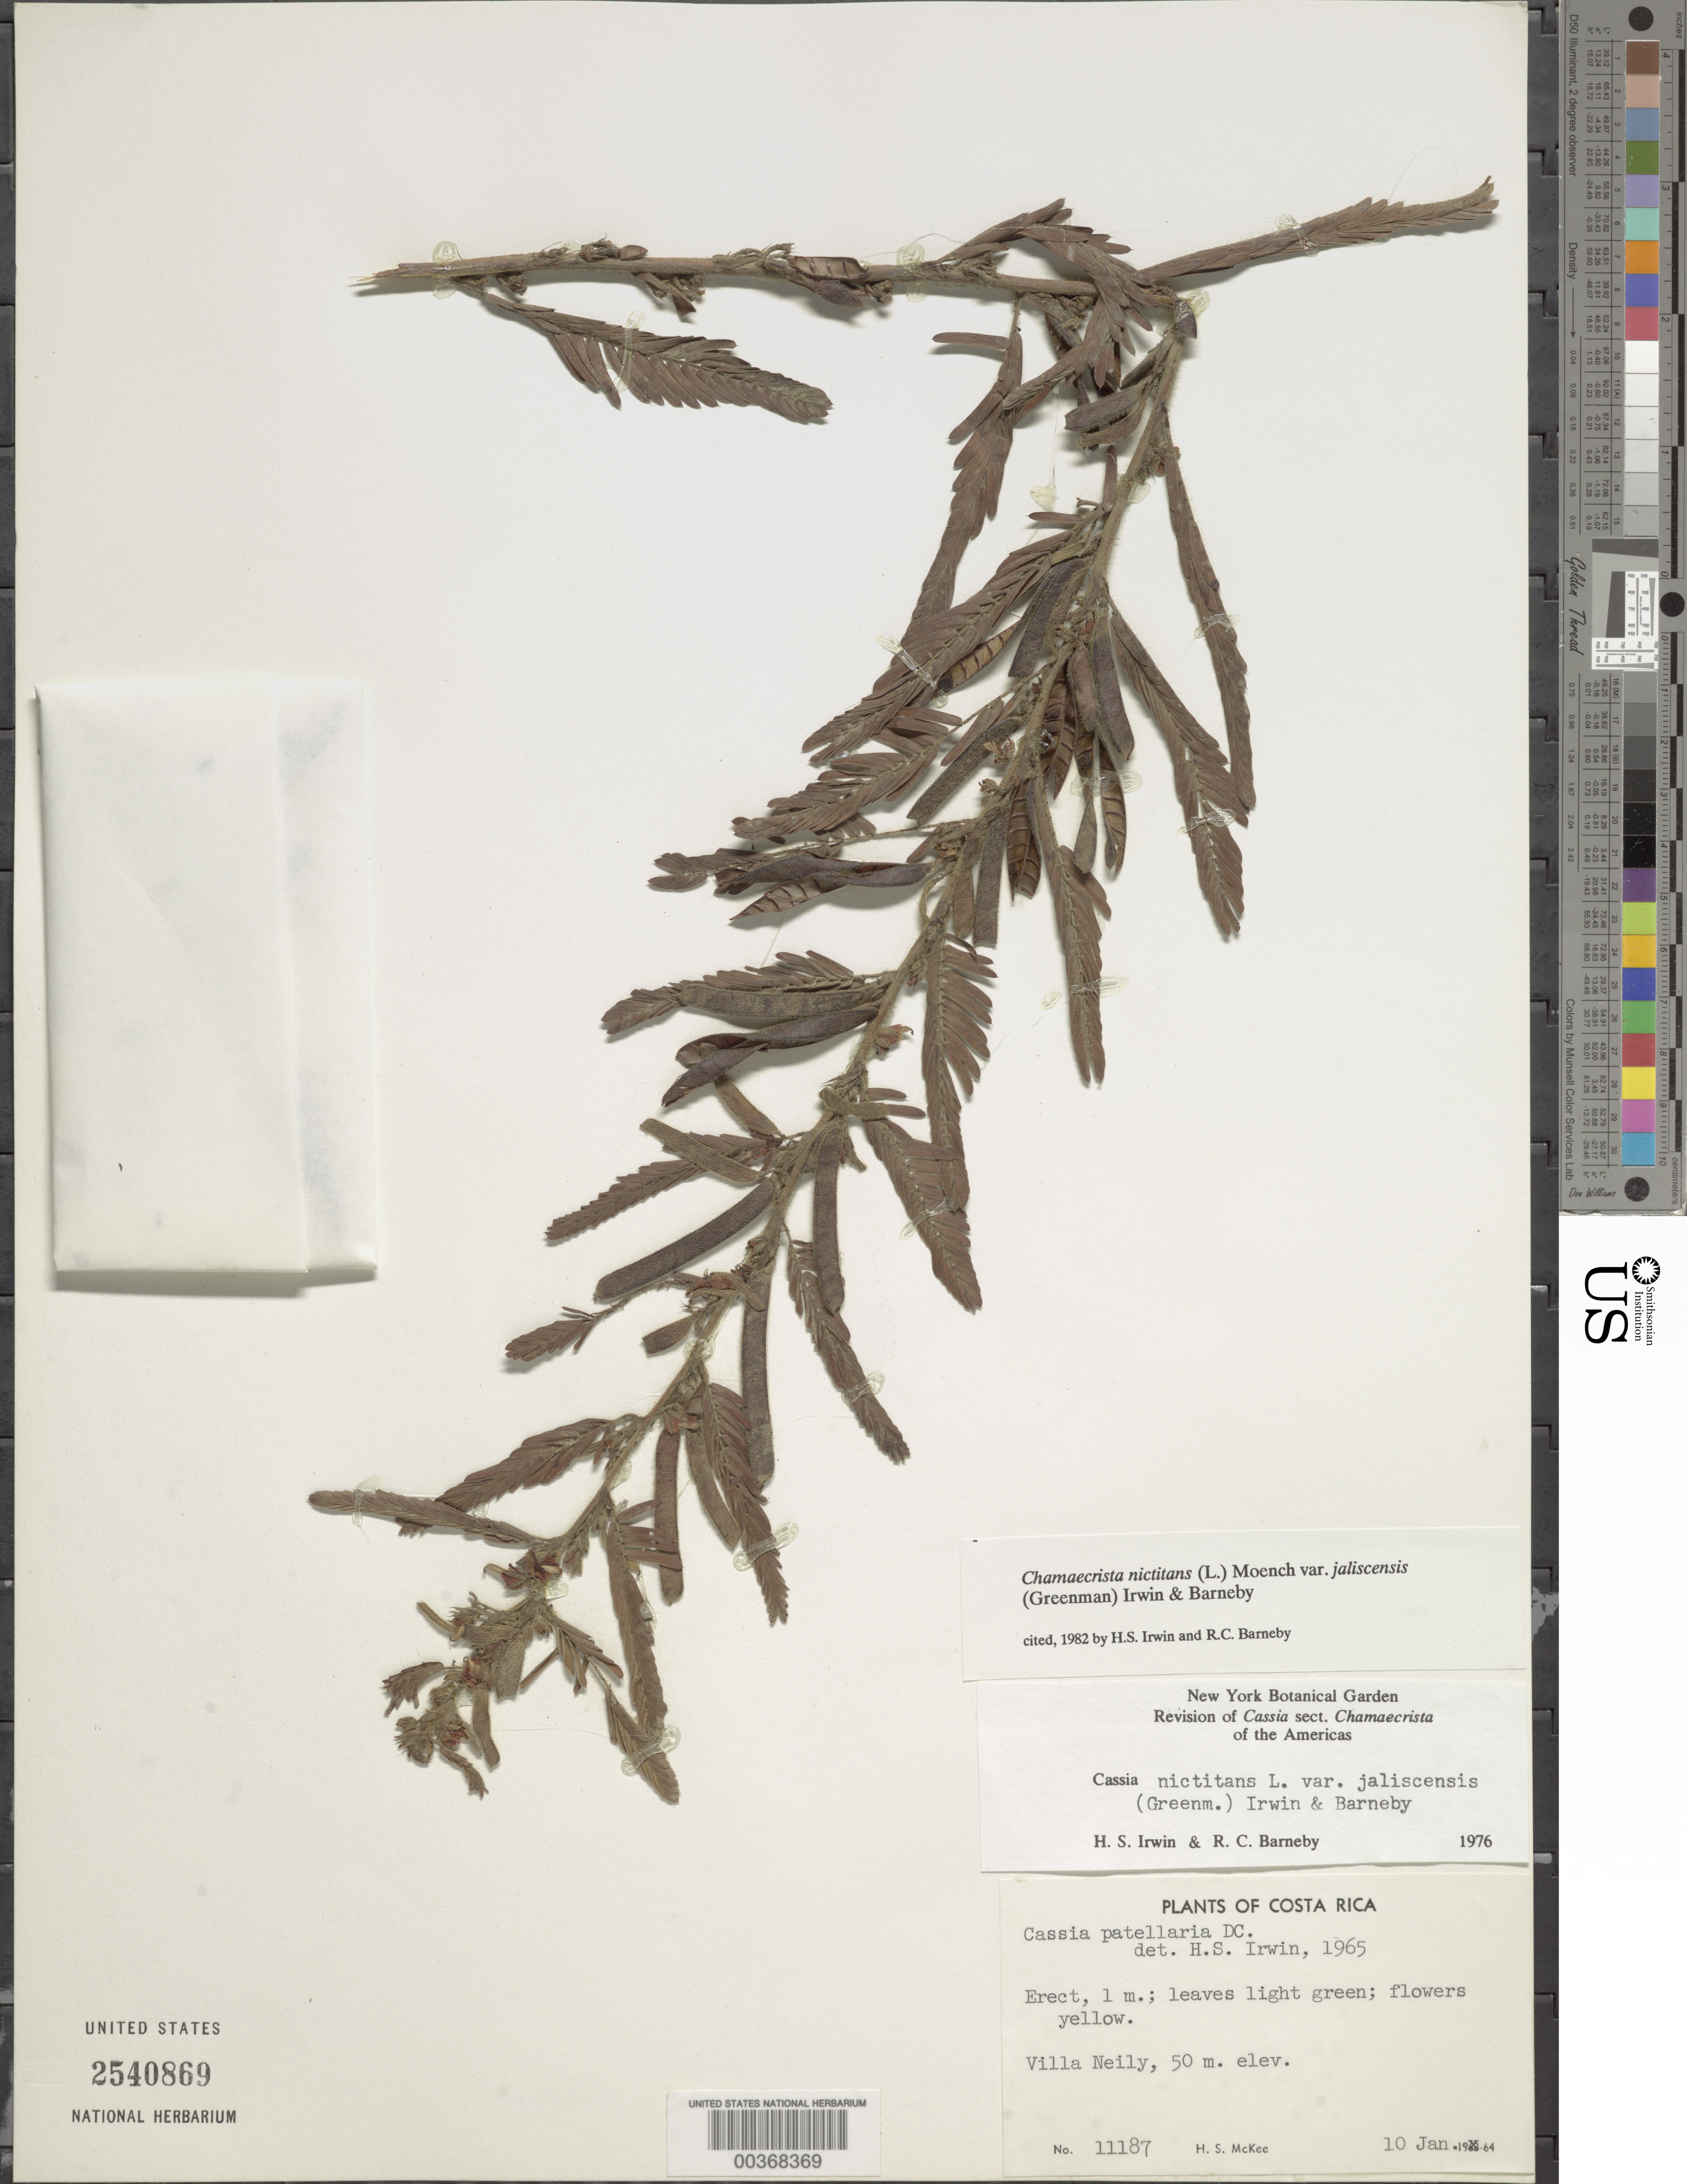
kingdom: Plantae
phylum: Tracheophyta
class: Magnoliopsida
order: Fabales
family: Fabaceae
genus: Chamaecrista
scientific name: Chamaecrista nictitans var. jaliscensis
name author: (Greenm.) H.S. Irwin & Barneby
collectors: H. S. MacKee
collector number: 11187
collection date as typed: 10 Jan 1964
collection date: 1964-01-10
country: Costa Rica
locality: Villa Neily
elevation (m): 50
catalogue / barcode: US 2540869